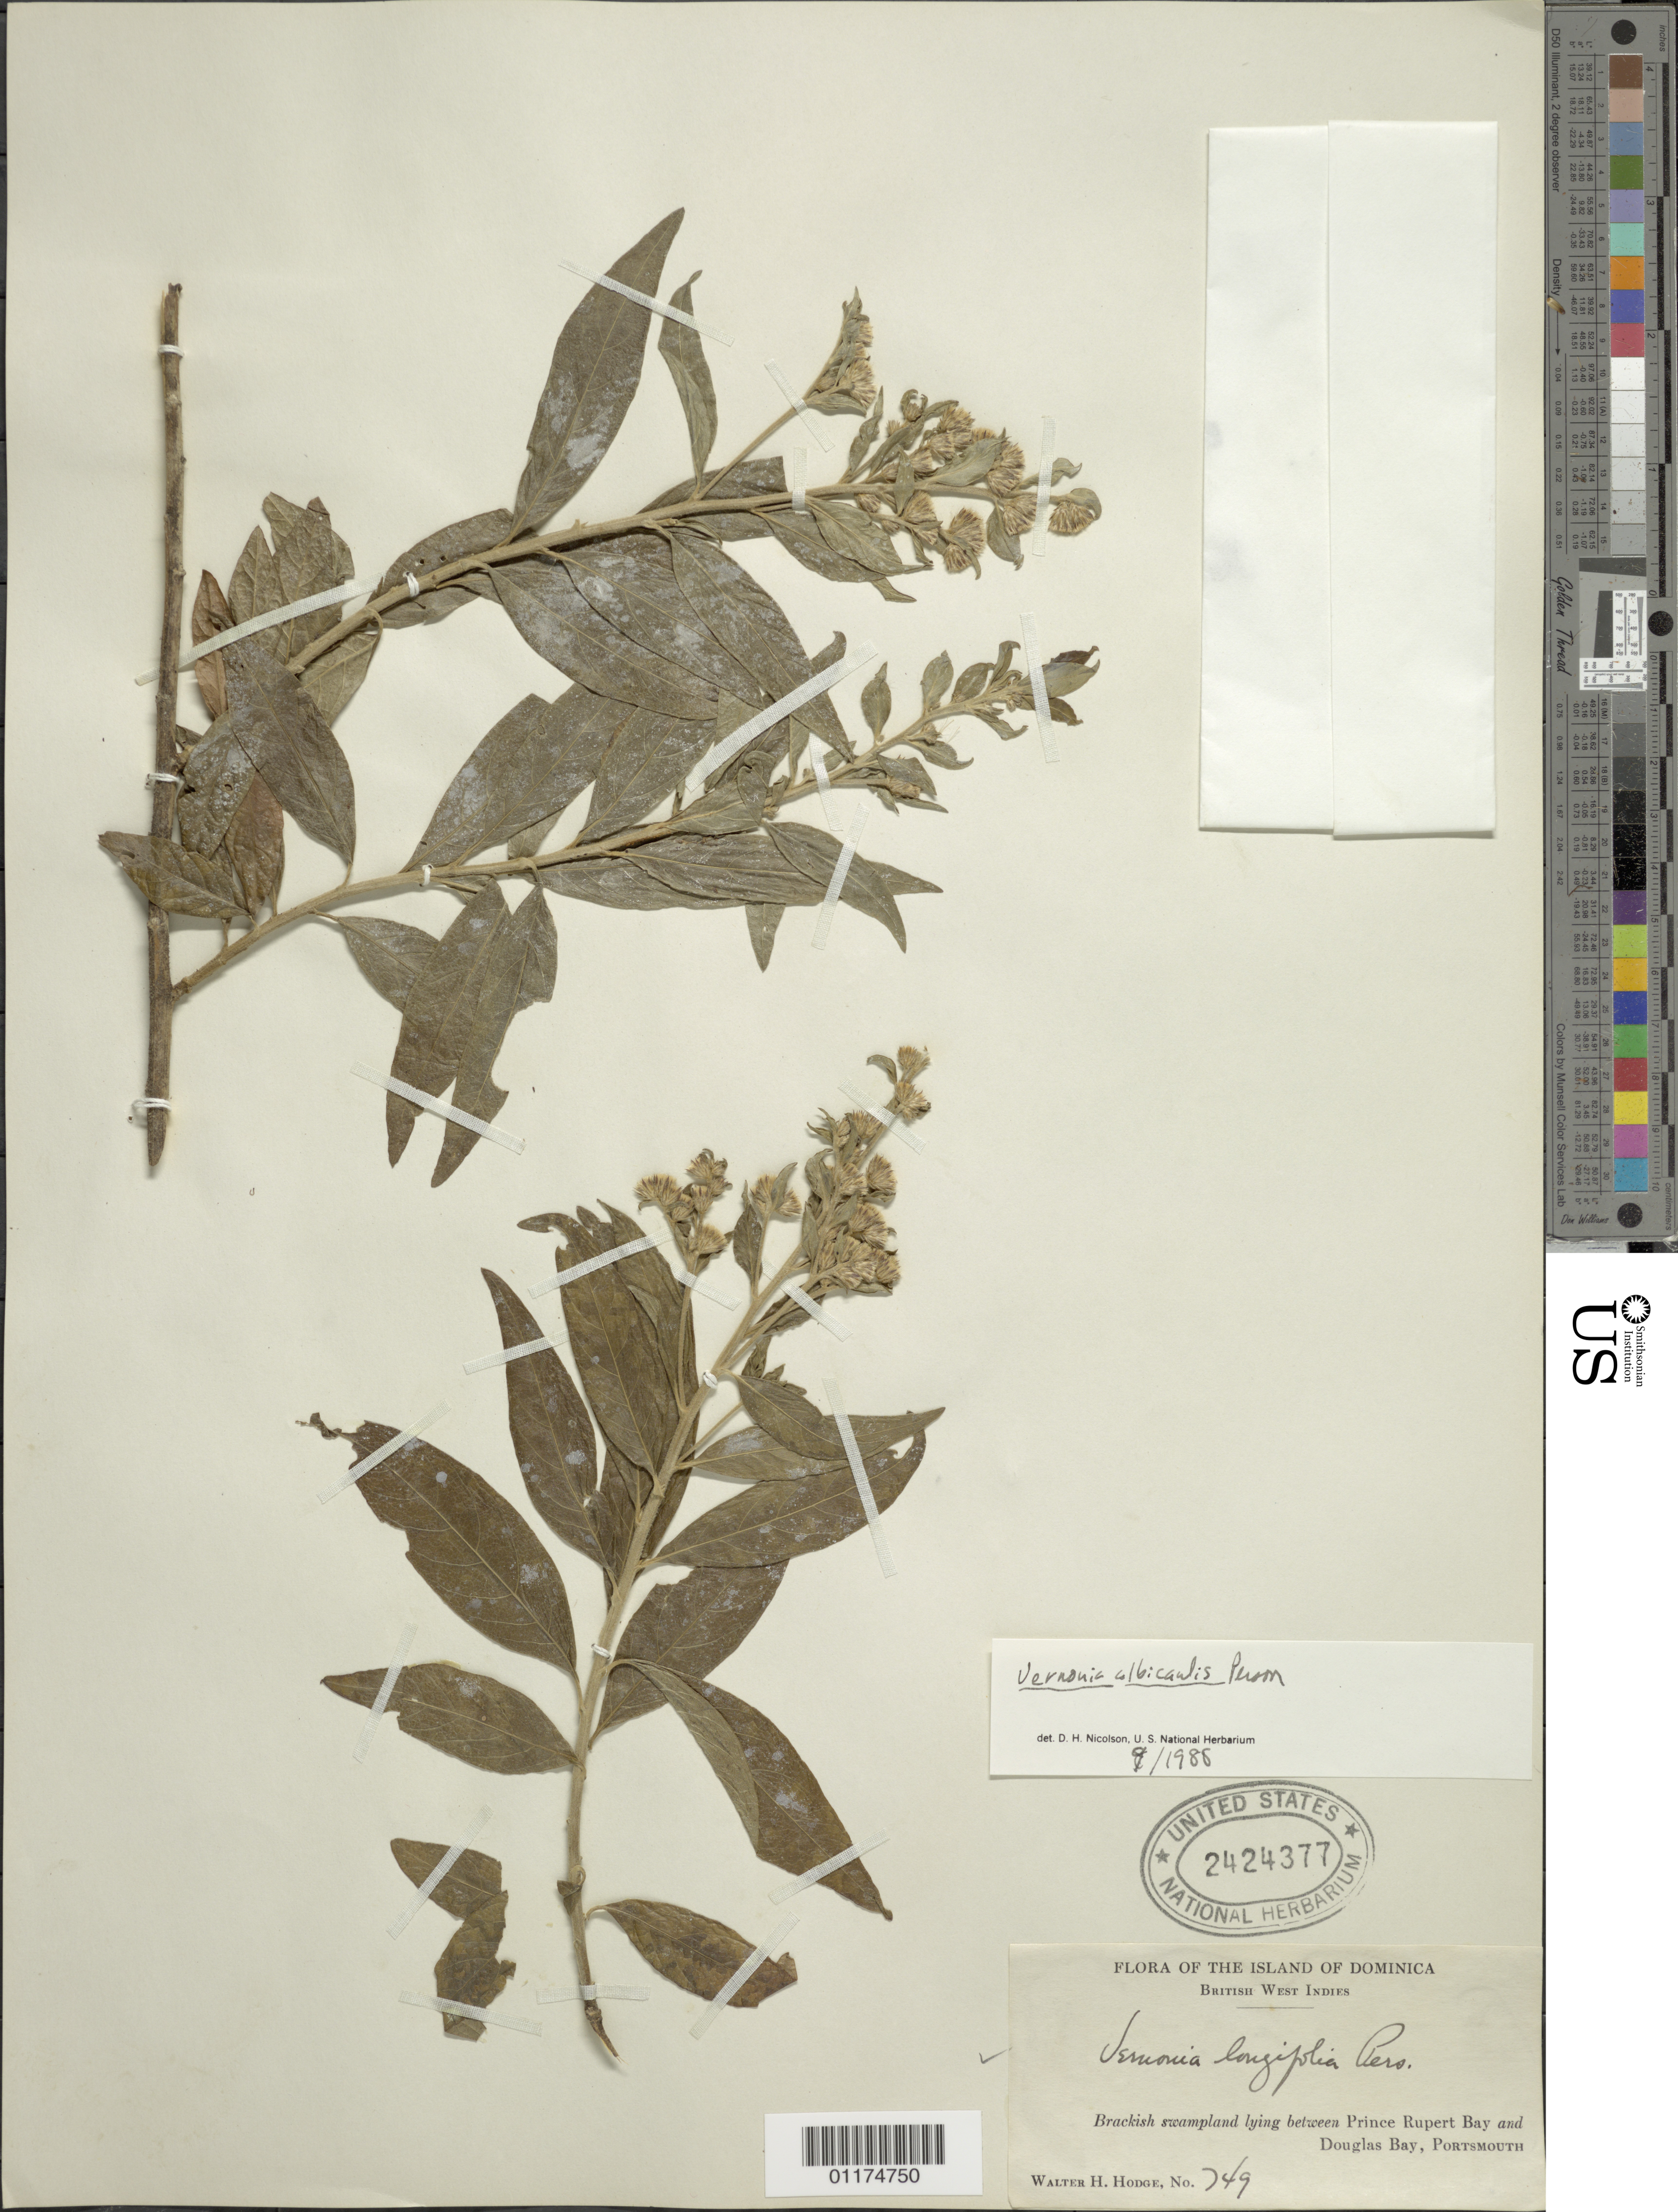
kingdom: Plantae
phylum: Tracheophyta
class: Magnoliopsida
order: Asterales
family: Asteraceae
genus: Lepidaploa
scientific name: Lepidaploa glabra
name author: (Willd.) H. Rob.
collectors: W. Hodge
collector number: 749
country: Dominica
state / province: St. John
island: Dominica I.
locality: Brackish swampland lying between Prince Rupert Bay and Douglas Bay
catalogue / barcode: US 2424377